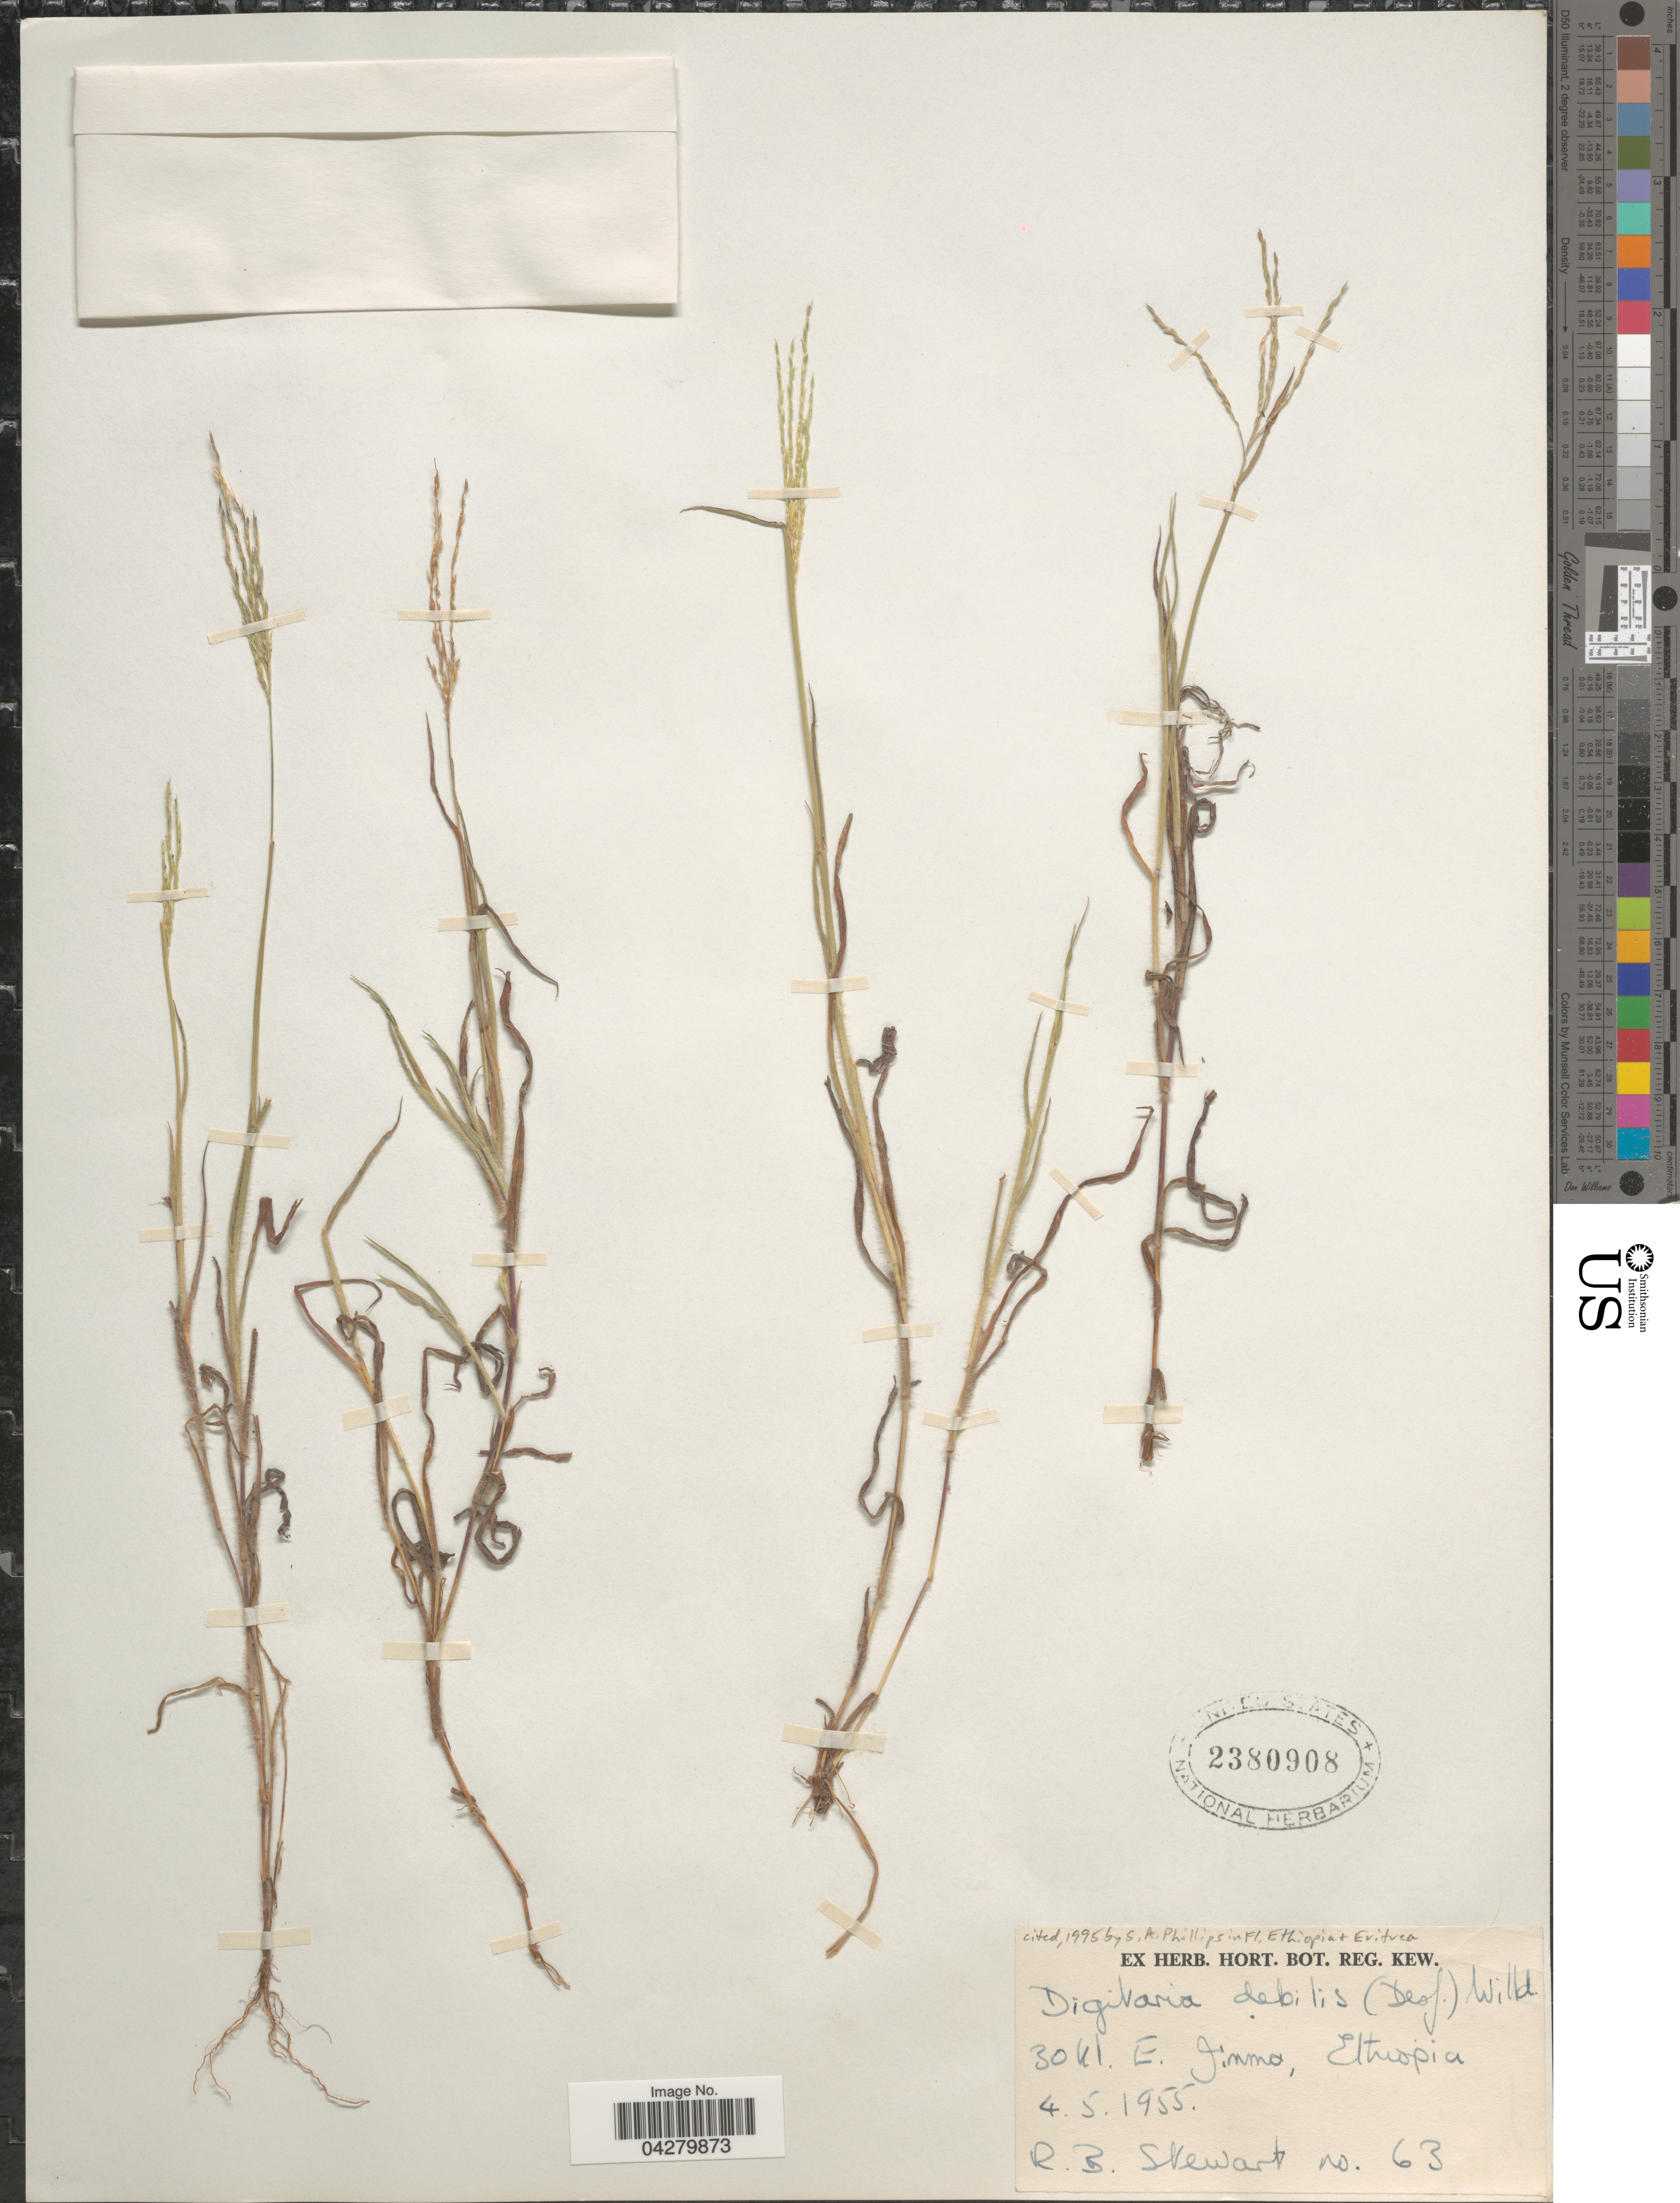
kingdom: Plantae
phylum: Tracheophyta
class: Liliopsida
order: Poales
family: Poaceae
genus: Digitaria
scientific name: Digitaria debilis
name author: (Desf.) Willd.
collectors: R. Stewart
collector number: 63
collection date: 1955-05-04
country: Ethiopia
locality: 30kl. E. Jimma.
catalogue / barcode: US 2380908